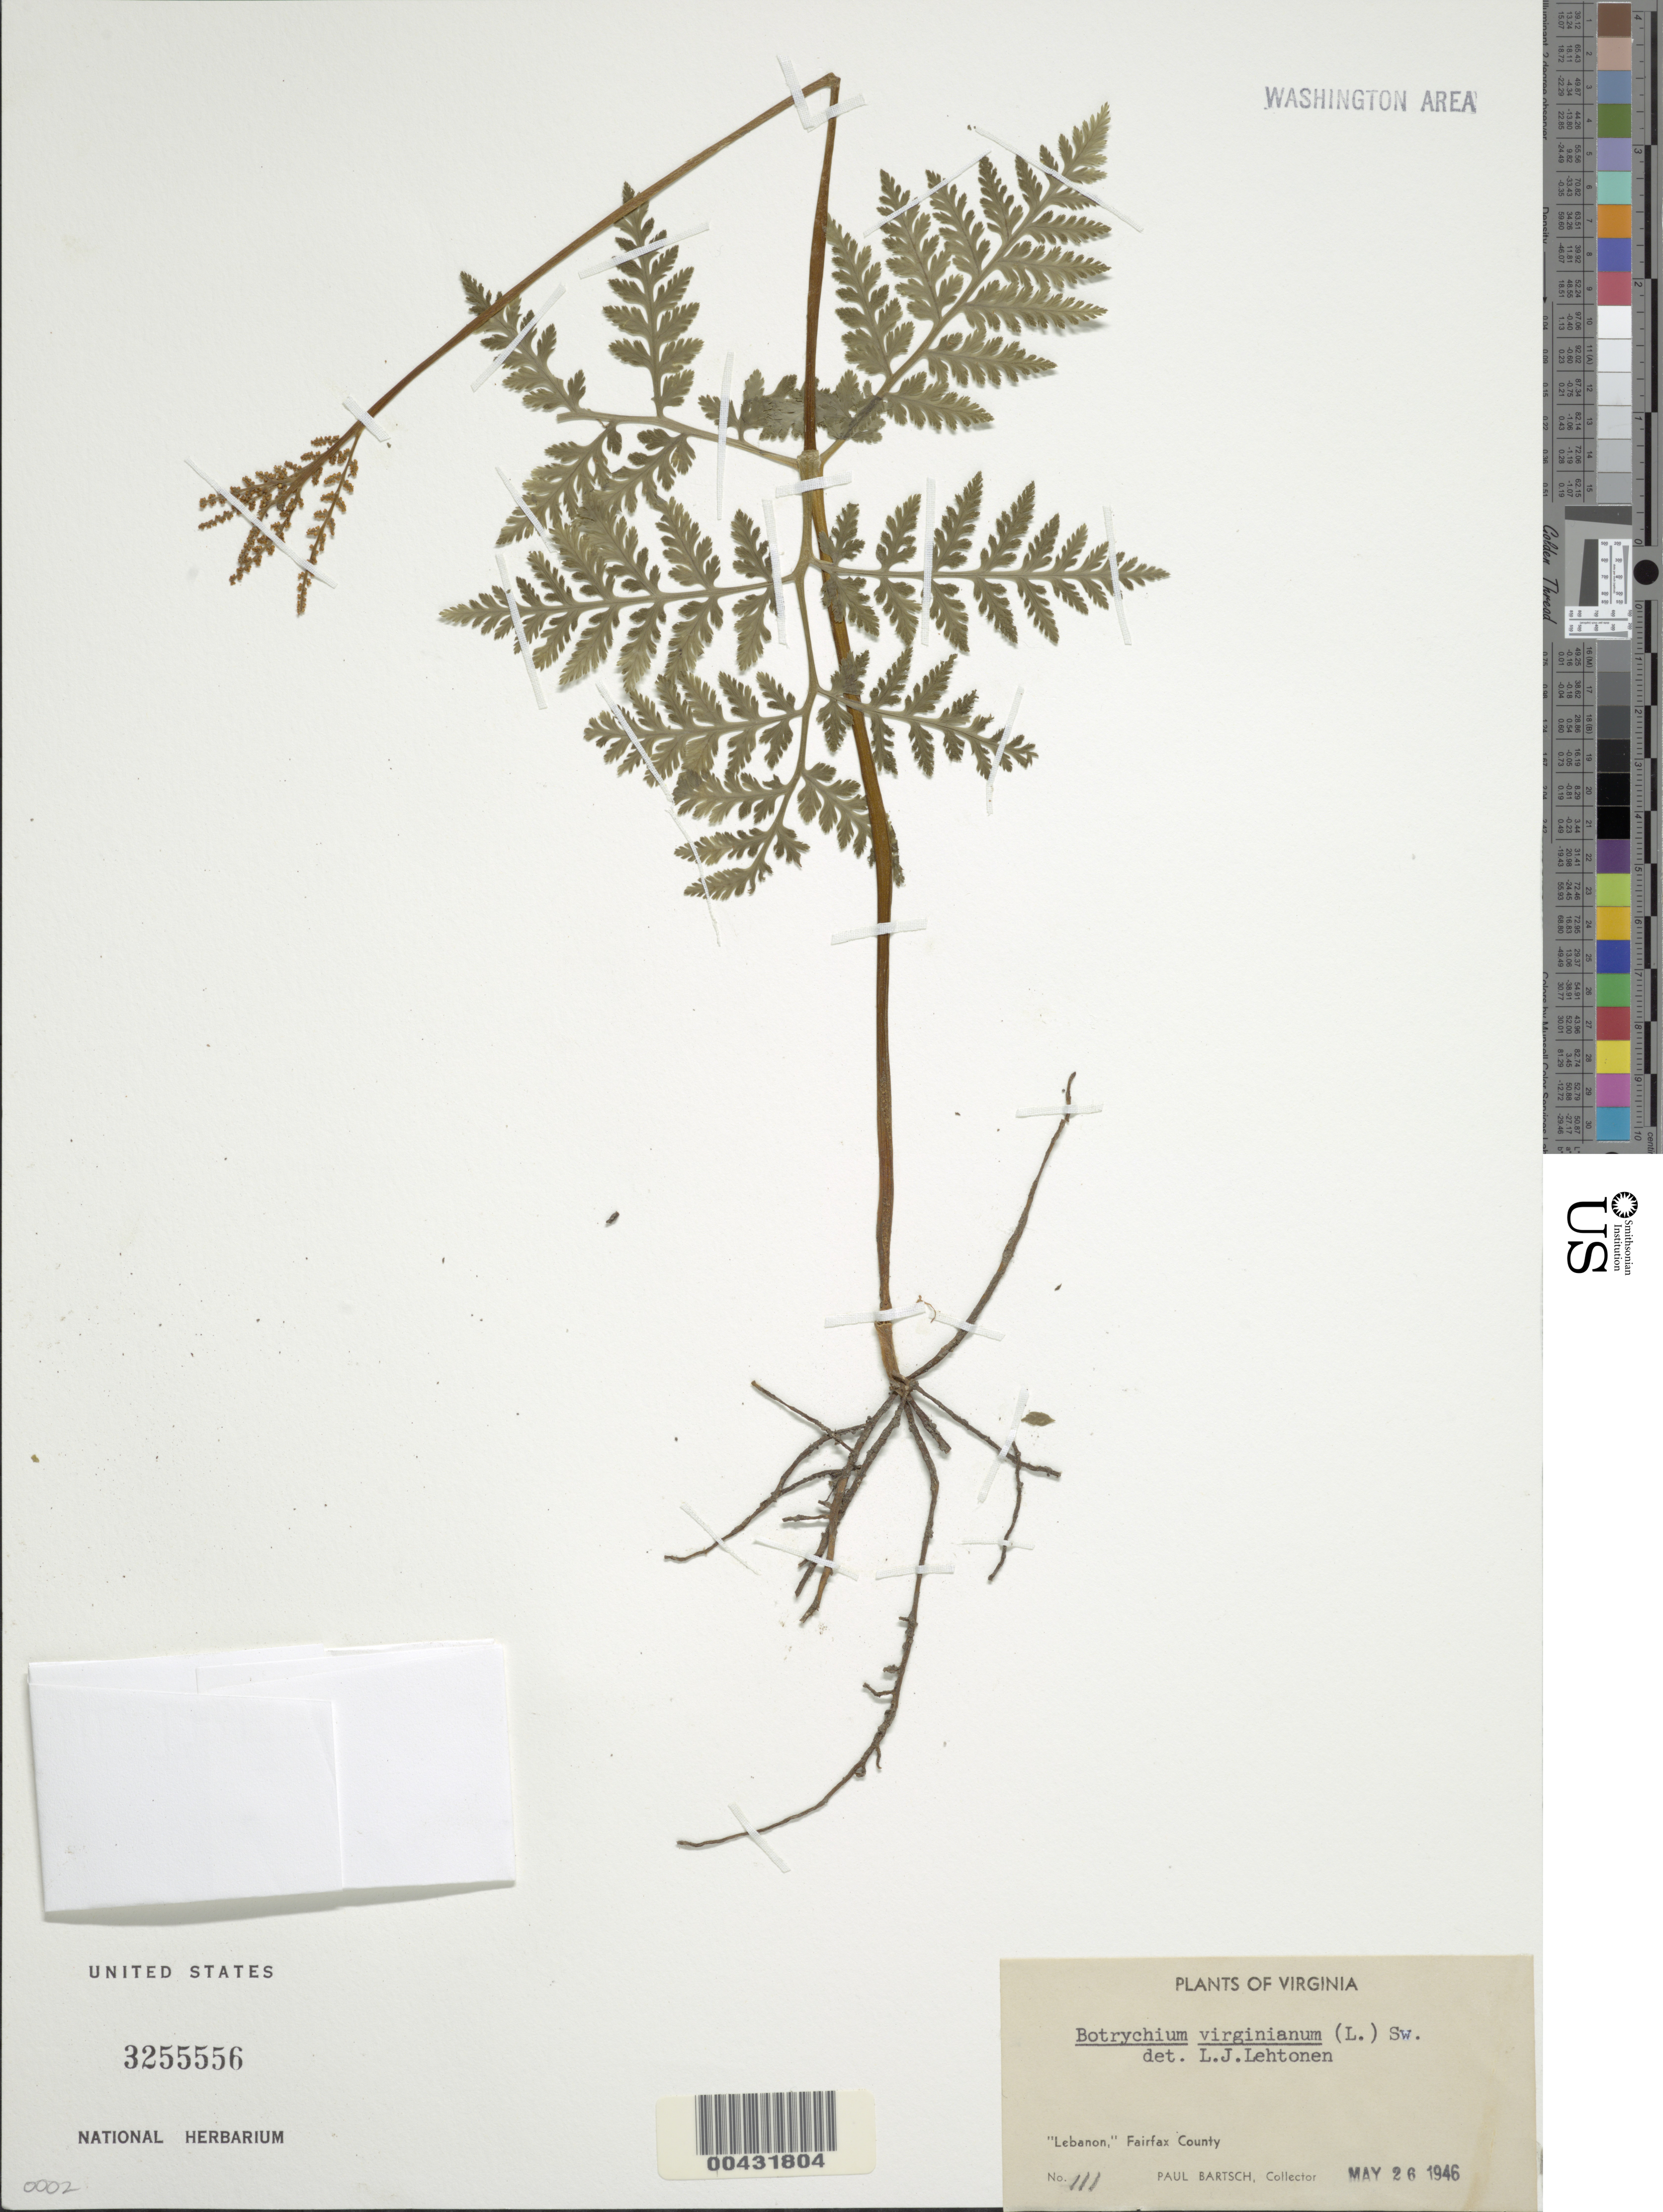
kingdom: Plantae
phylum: Tracheophyta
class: Polypodiopsida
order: Ophioglossales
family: Ophioglossaceae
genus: Botrychium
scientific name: Botrychium virginianum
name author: (L.) Sw.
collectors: P. Bartsch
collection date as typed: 26 May 1946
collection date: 1946-05-26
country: United States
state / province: Virginia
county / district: Fairfax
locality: Lebanon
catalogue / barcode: US 3255556